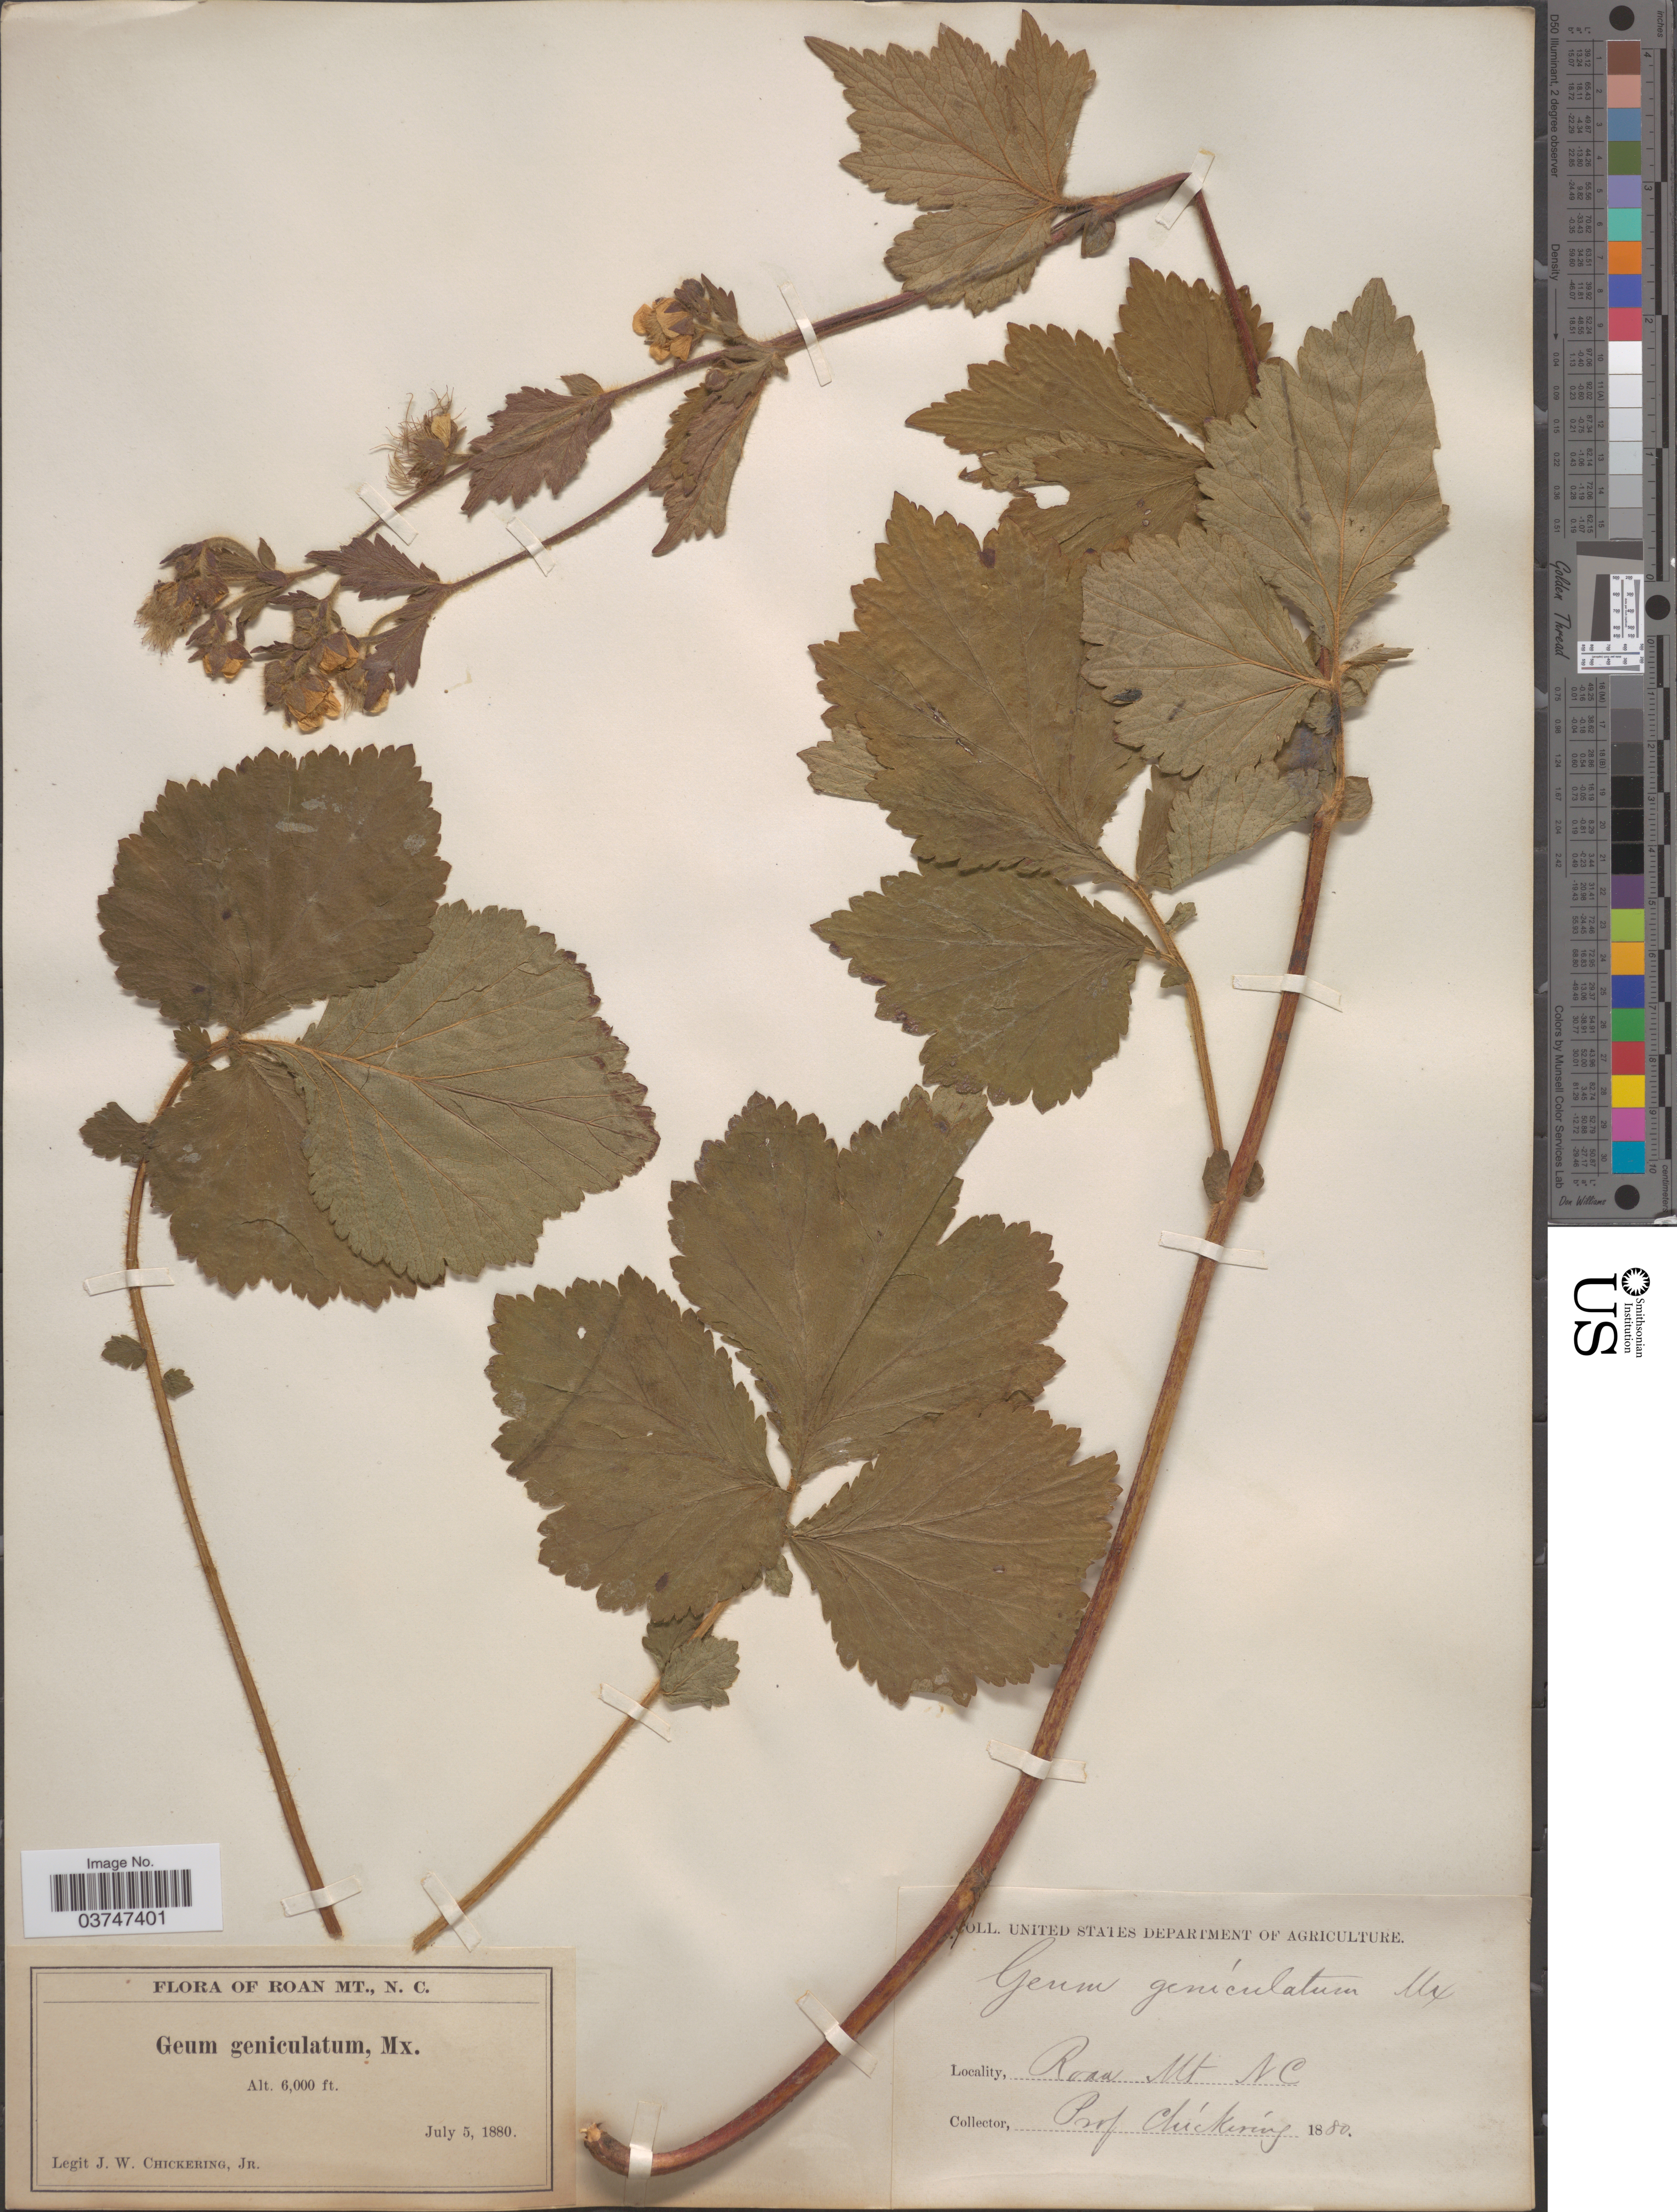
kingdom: Plantae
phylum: Tracheophyta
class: Magnoliopsida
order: Rosales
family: Rosaceae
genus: Geum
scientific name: Geum geniculatum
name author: Michx.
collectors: J. W. Chickering Jr.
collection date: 1880-07-05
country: United States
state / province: North Carolina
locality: Roan Mt.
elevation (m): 1829